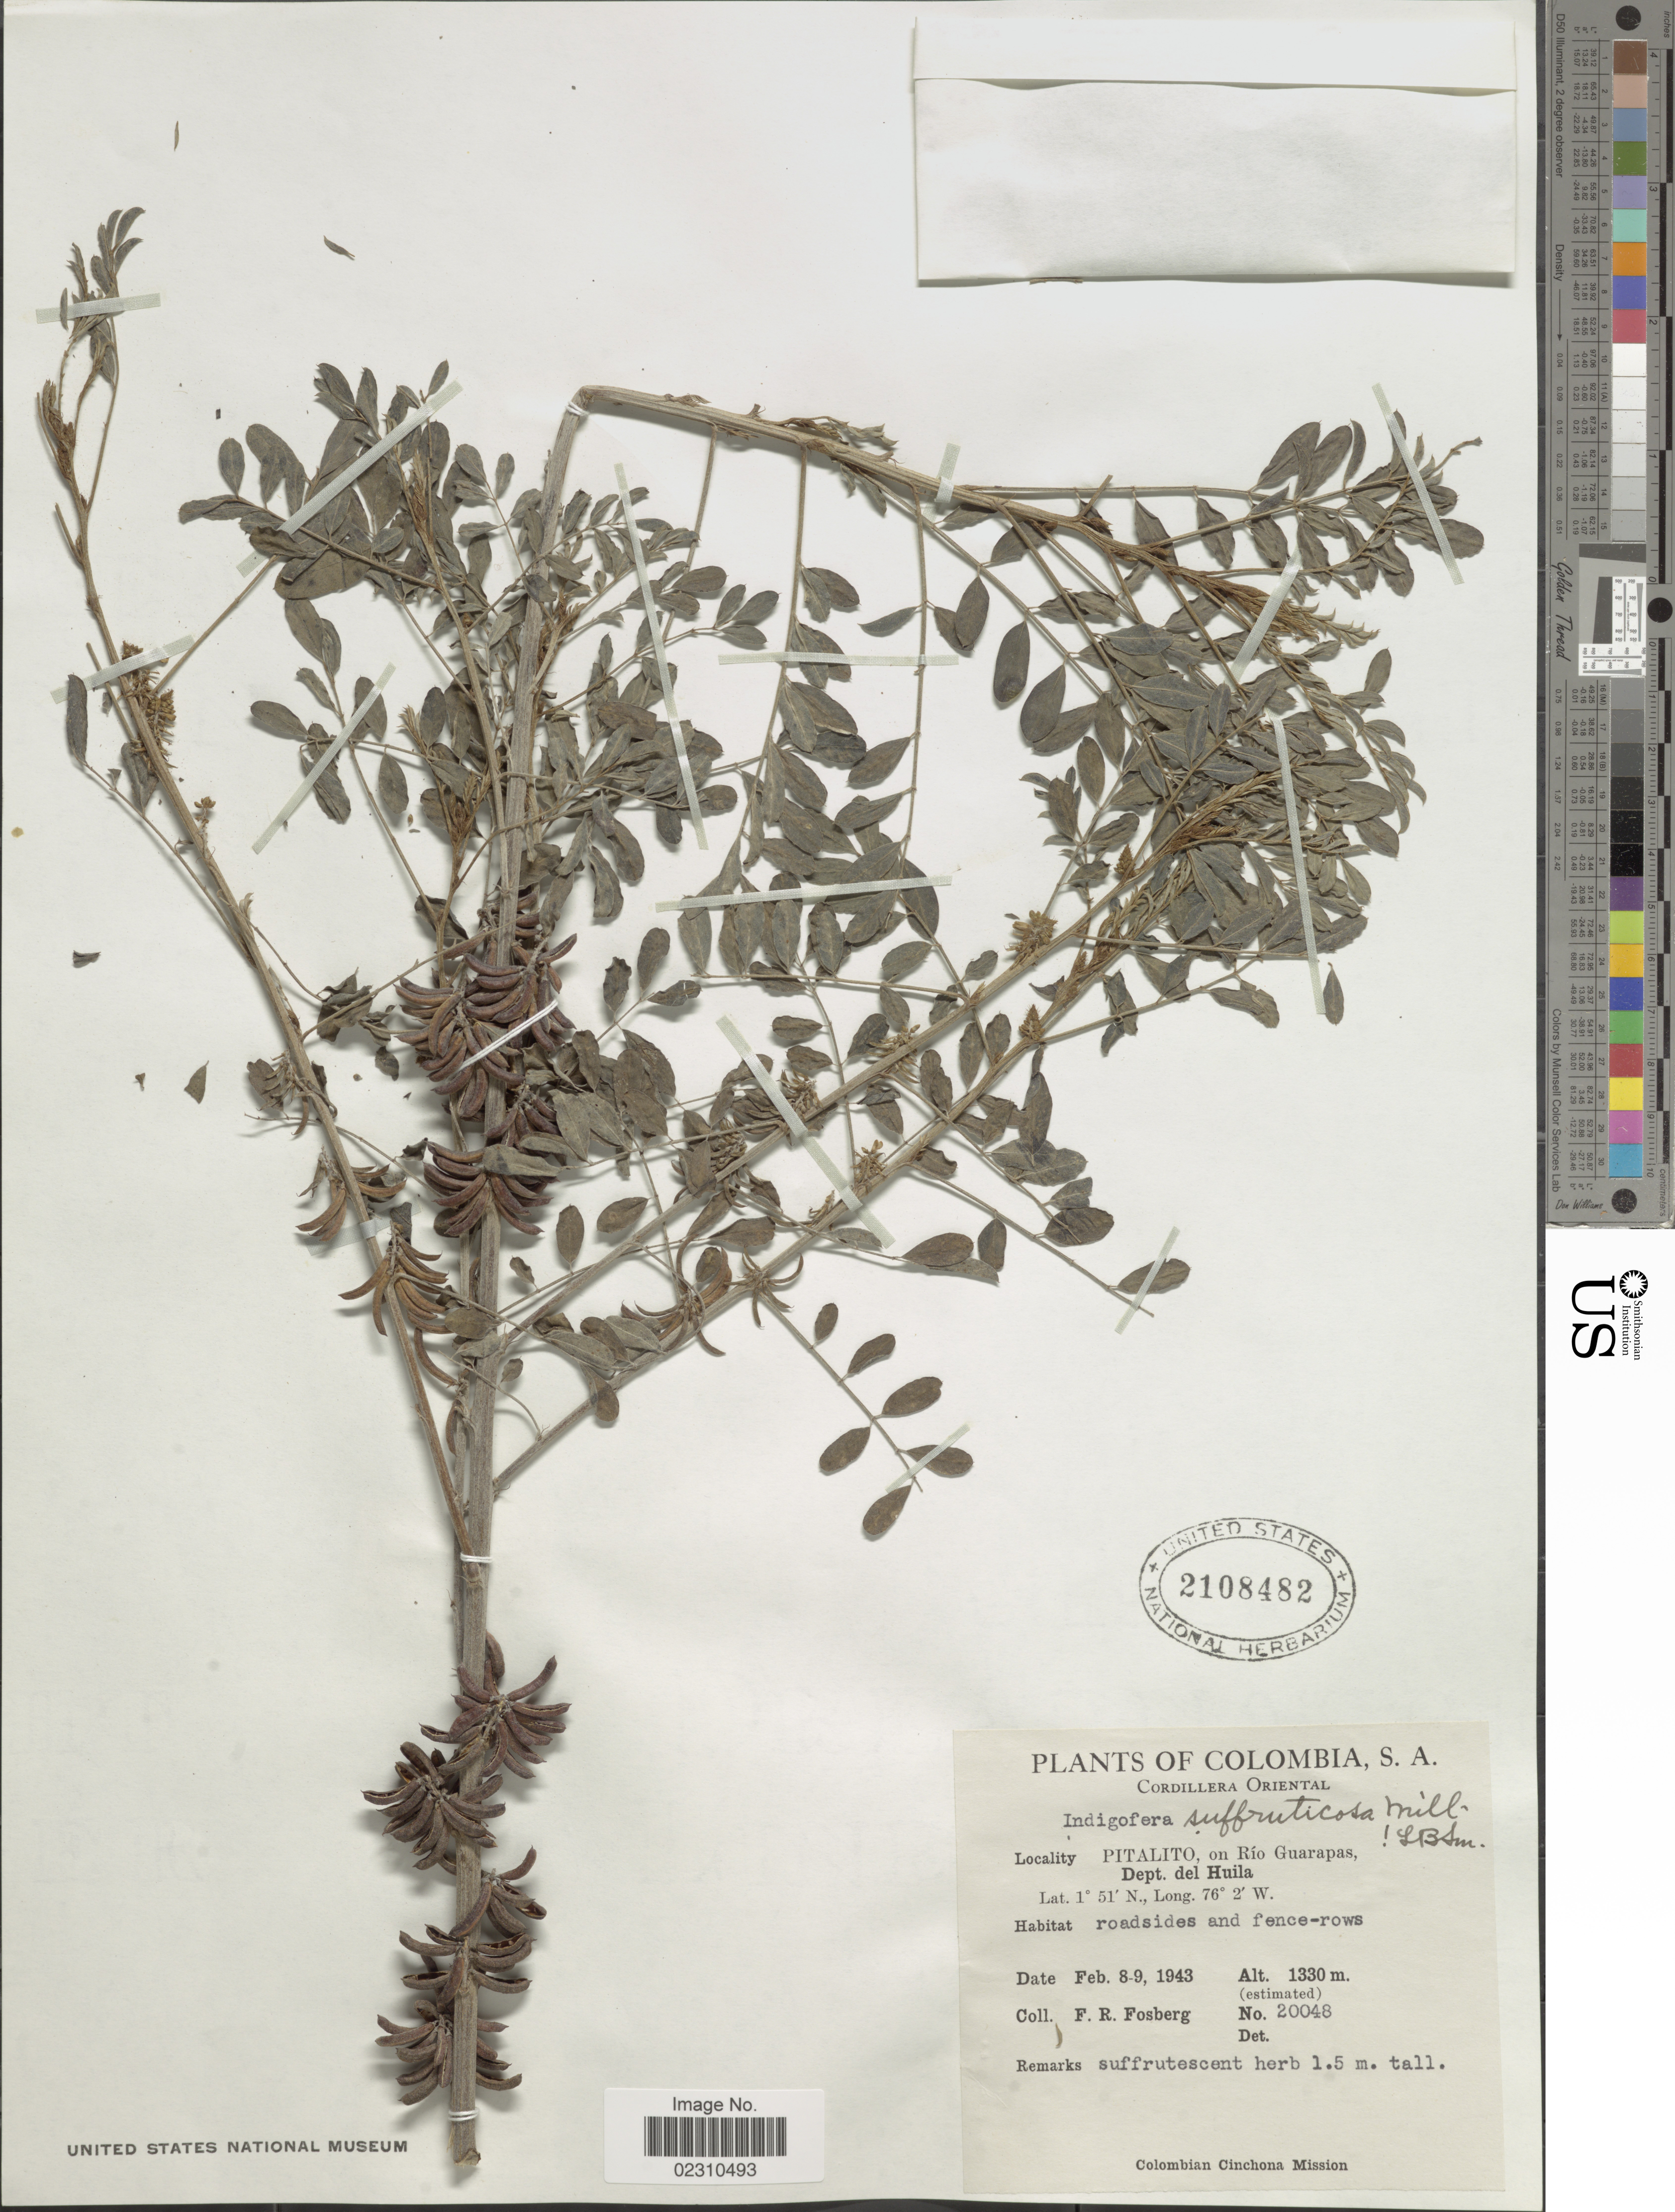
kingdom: Plantae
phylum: Tracheophyta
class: Magnoliopsida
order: Fabales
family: Fabaceae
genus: Indigofera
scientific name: Indigofera suffruticosa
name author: Mill.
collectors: F. R. Fosberg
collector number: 20048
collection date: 1943-02-08/1943-02-09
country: Colombia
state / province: Huila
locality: Pitalito, on Rio Guarapas, Dept. de; Huila.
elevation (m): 1330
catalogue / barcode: US 2108482